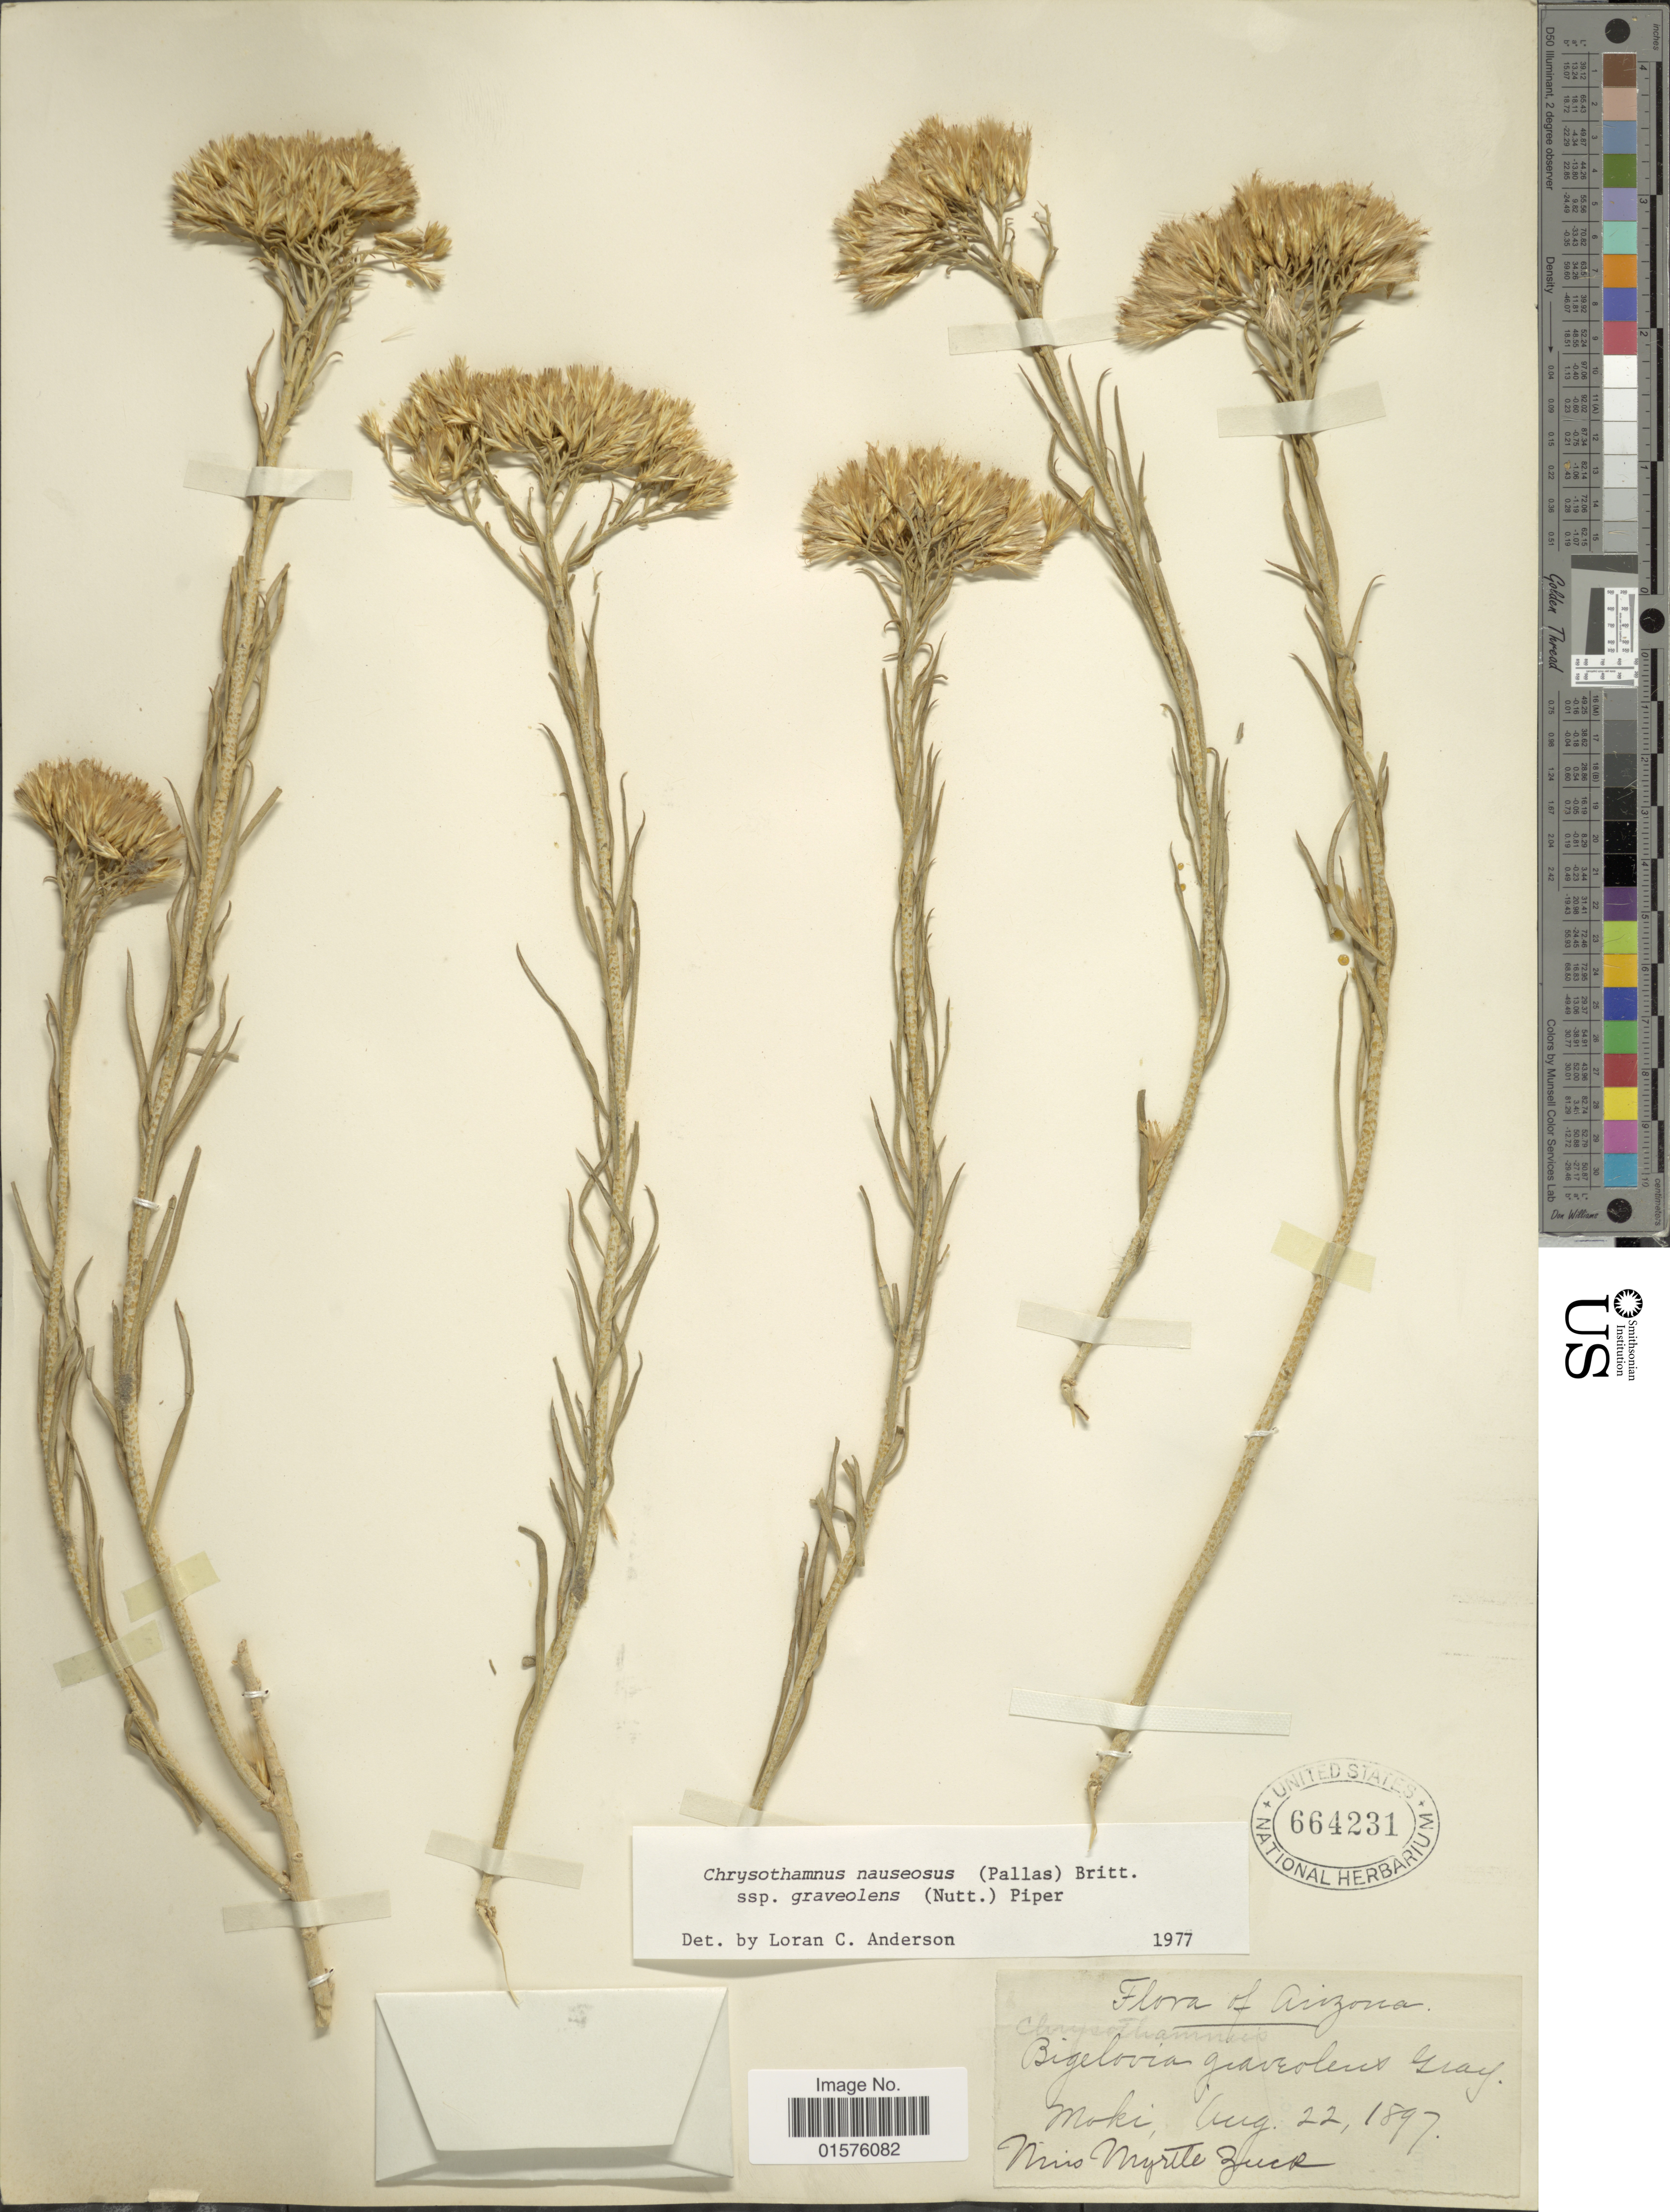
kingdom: Plantae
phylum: Tracheophyta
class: Magnoliopsida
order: Asterales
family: Asteraceae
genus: Ericameria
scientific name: Ericameria nauseosa var. graveolens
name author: (Nutt.) Reveal & Schuyler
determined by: Urbatsch, Lowell E., Curator (LSU), Louisiana State University (UNITED STATES)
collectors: M. Zuck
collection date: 1897-08-22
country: United States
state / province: Arizona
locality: Moki.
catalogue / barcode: US 664231